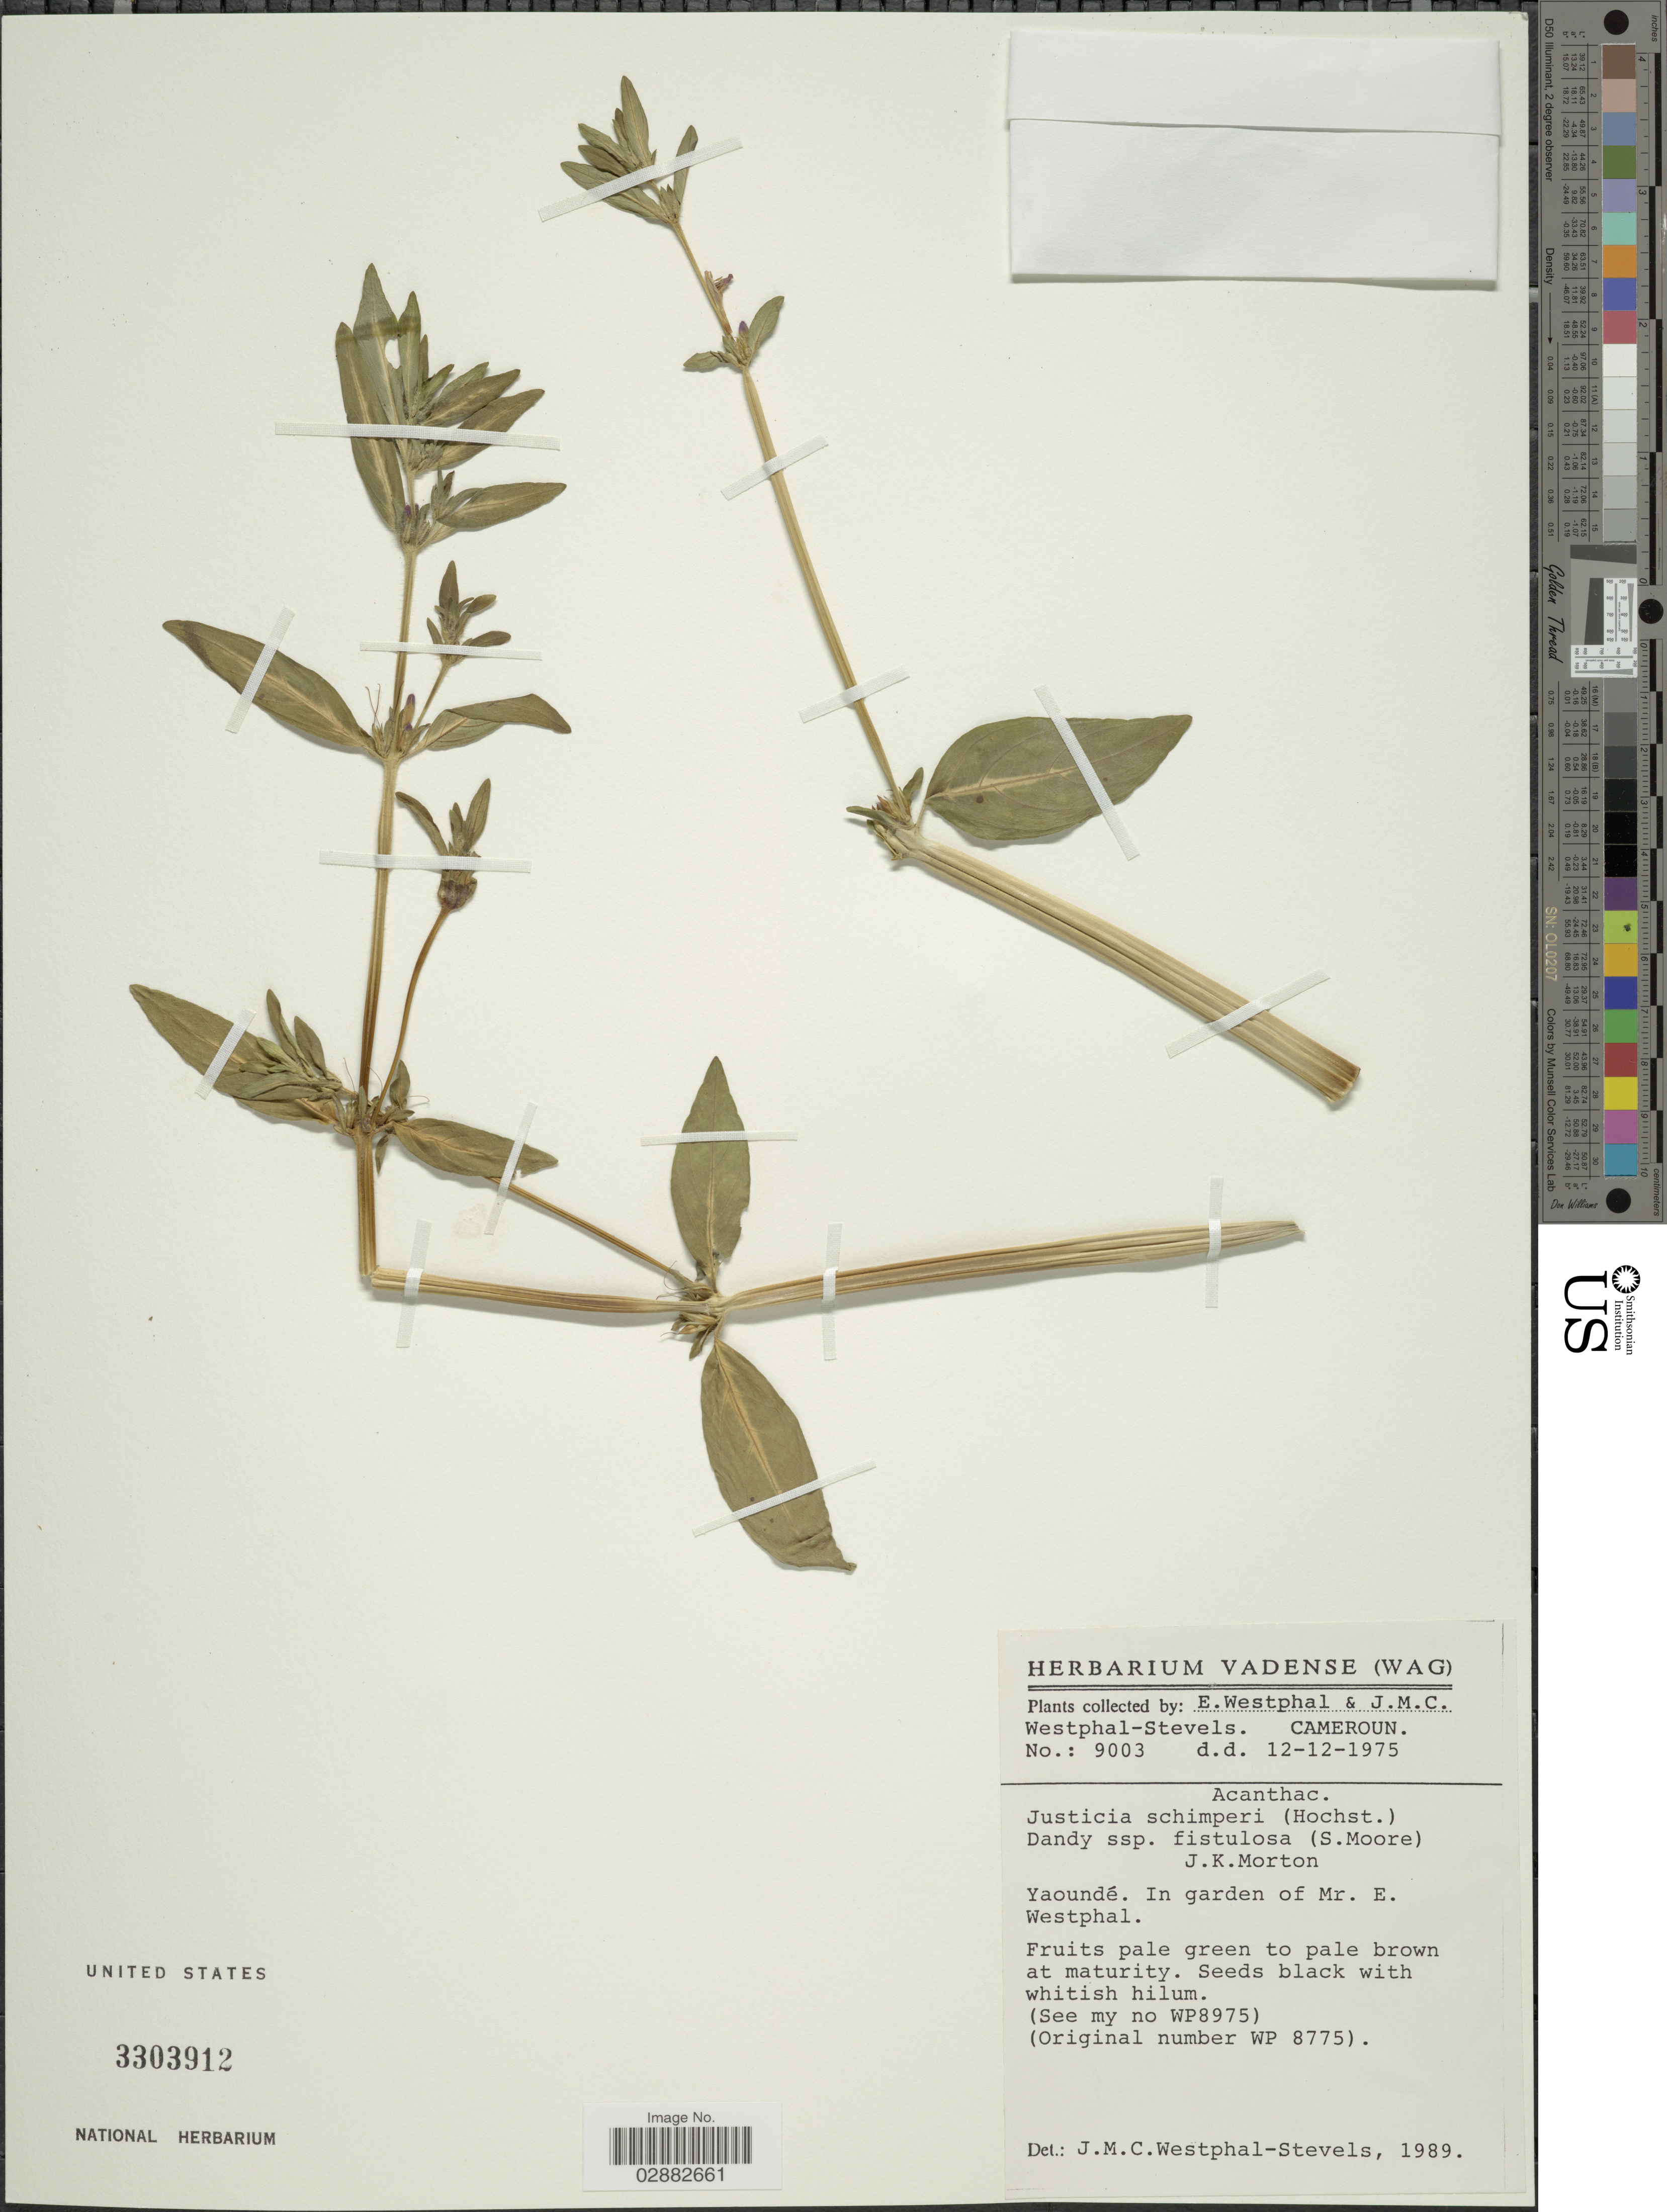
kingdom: Plantae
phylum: Tracheophyta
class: Magnoliopsida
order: Lamiales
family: Acanthaceae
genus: Justicia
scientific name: Justicia sp.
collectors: E. Westphal & J. Westphal-Stevels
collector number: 9003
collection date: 1975-12-12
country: Cameroon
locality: Yaoundé. In garden of Mr. E. Westphal.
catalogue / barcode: US 3303912